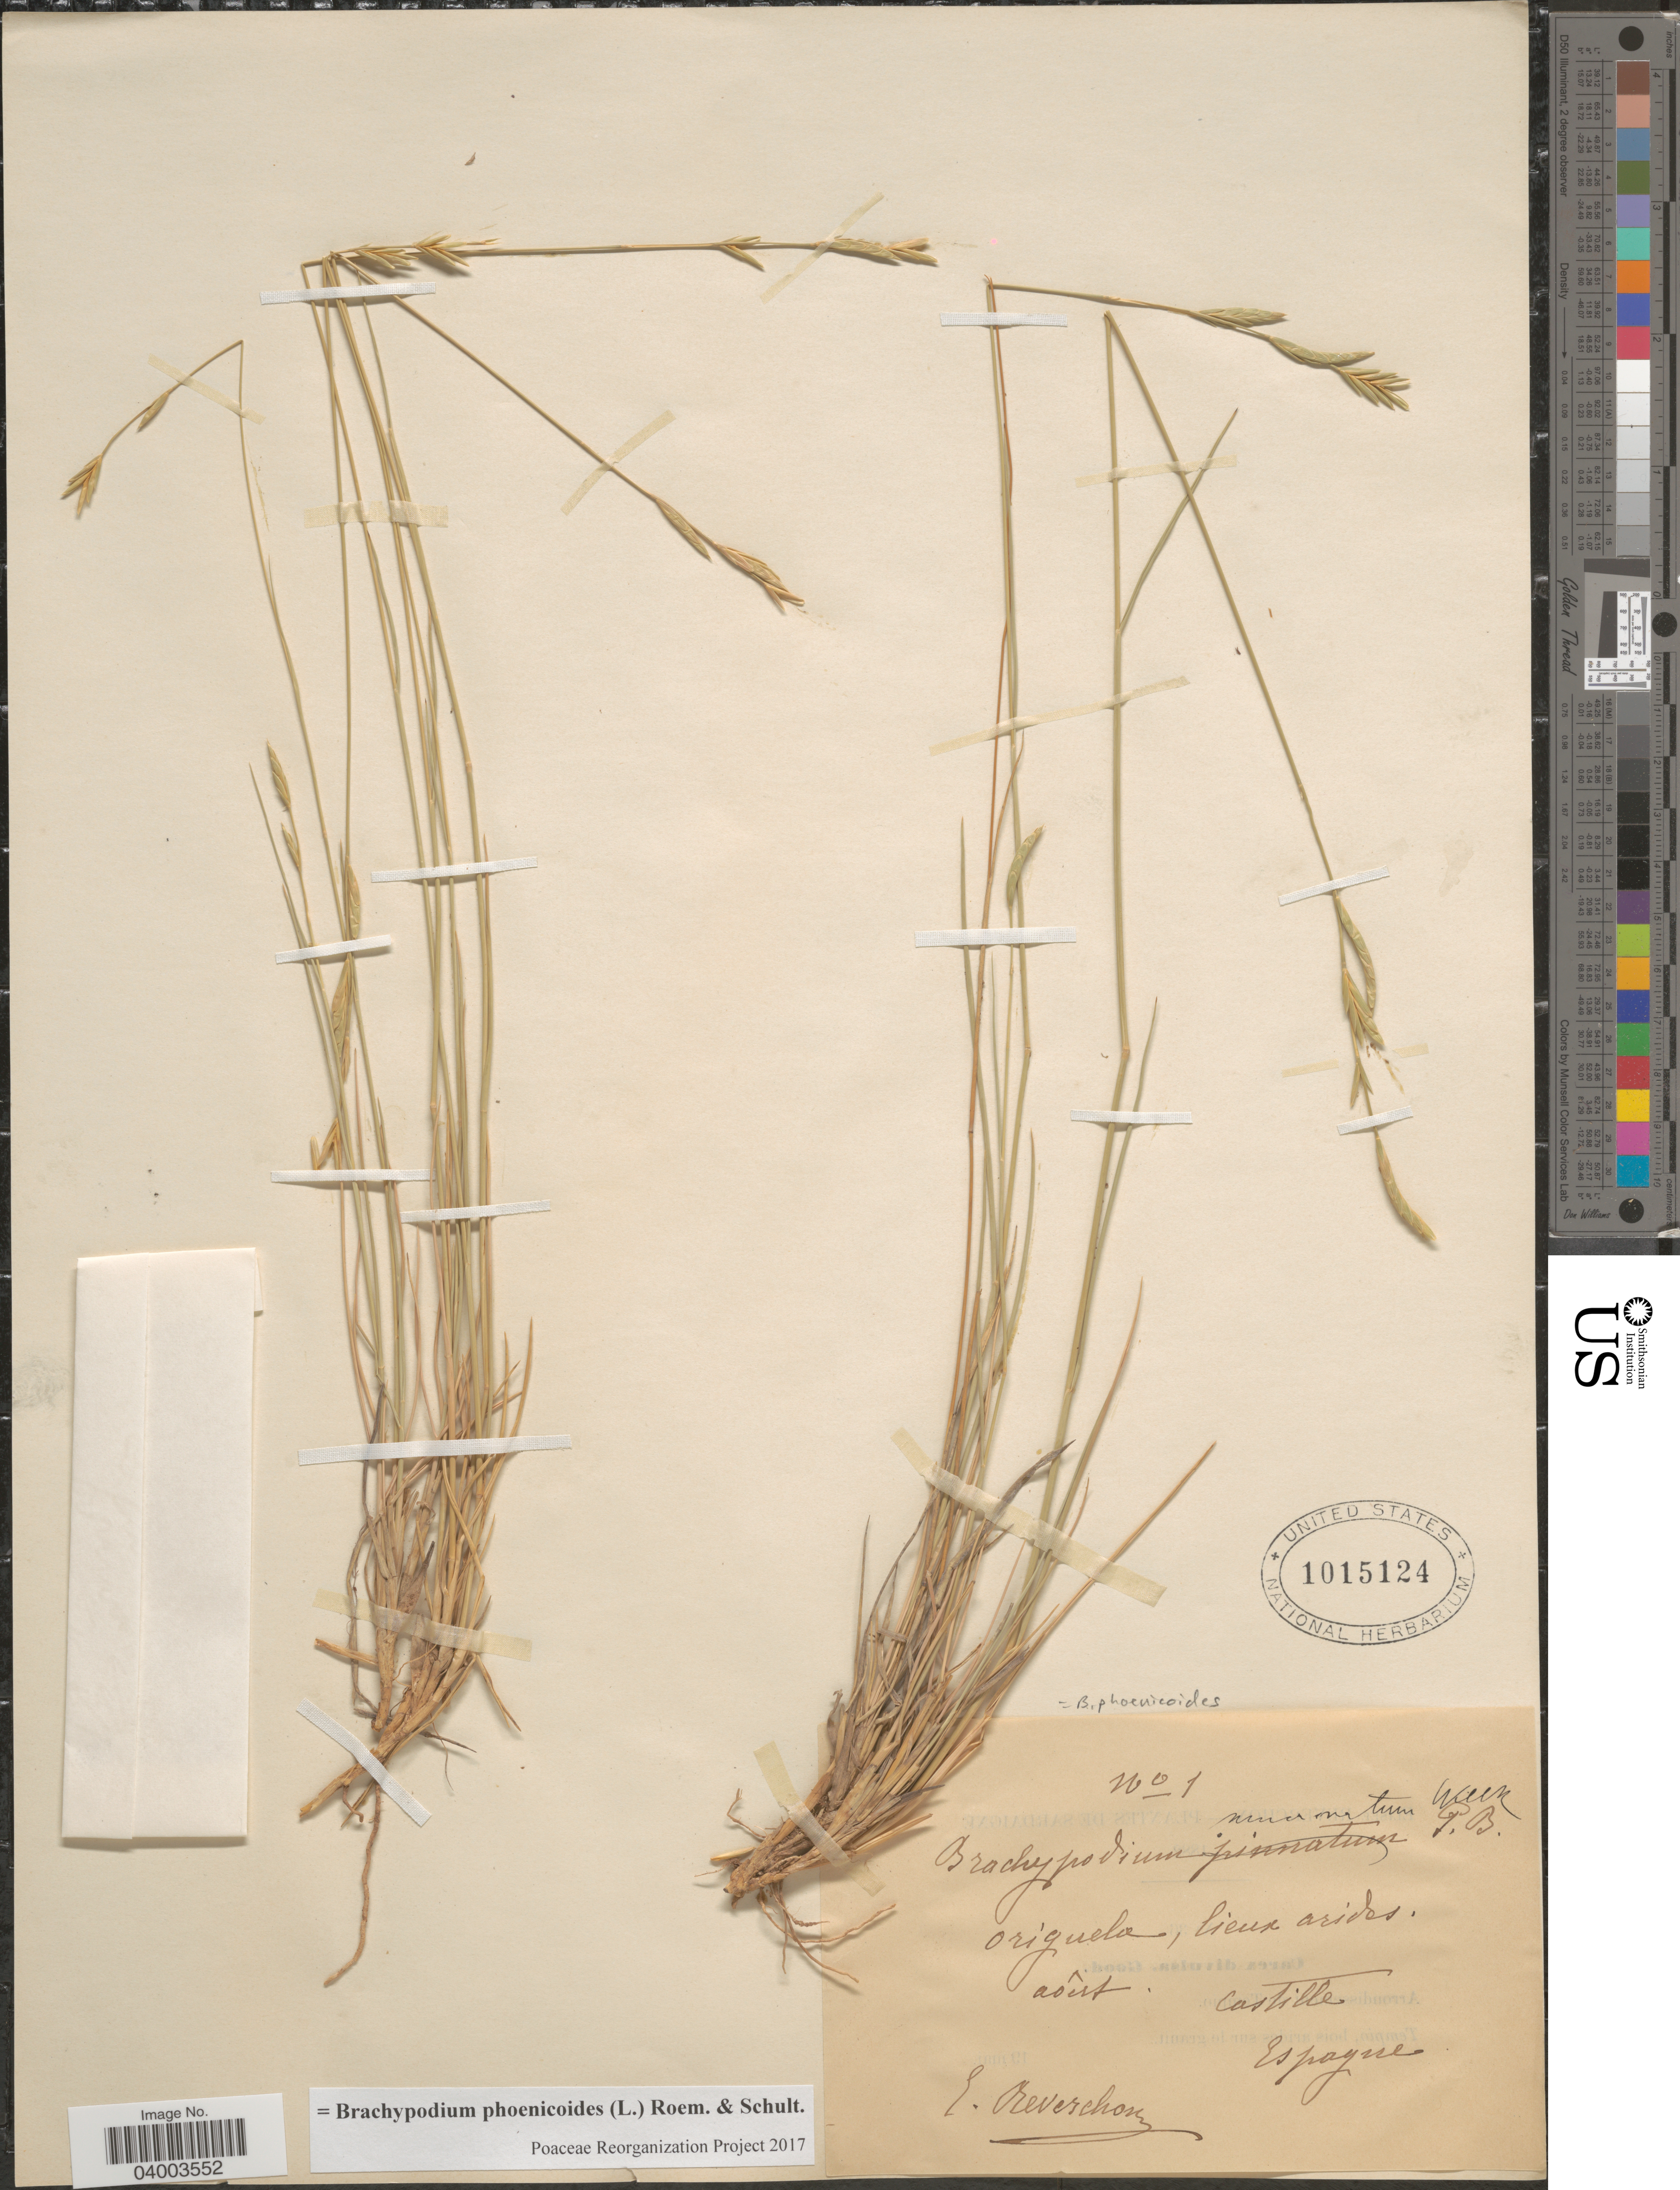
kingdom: Plantae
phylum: Tracheophyta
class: Liliopsida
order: Poales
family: Poaceae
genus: Brachypodium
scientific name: Brachypodium phoenicoides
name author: (L.) Roem. & Schult.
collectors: E. Reverchon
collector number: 1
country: Spain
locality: Origuela, lieux arides. Castille. Espagne.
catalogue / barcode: US 1015124